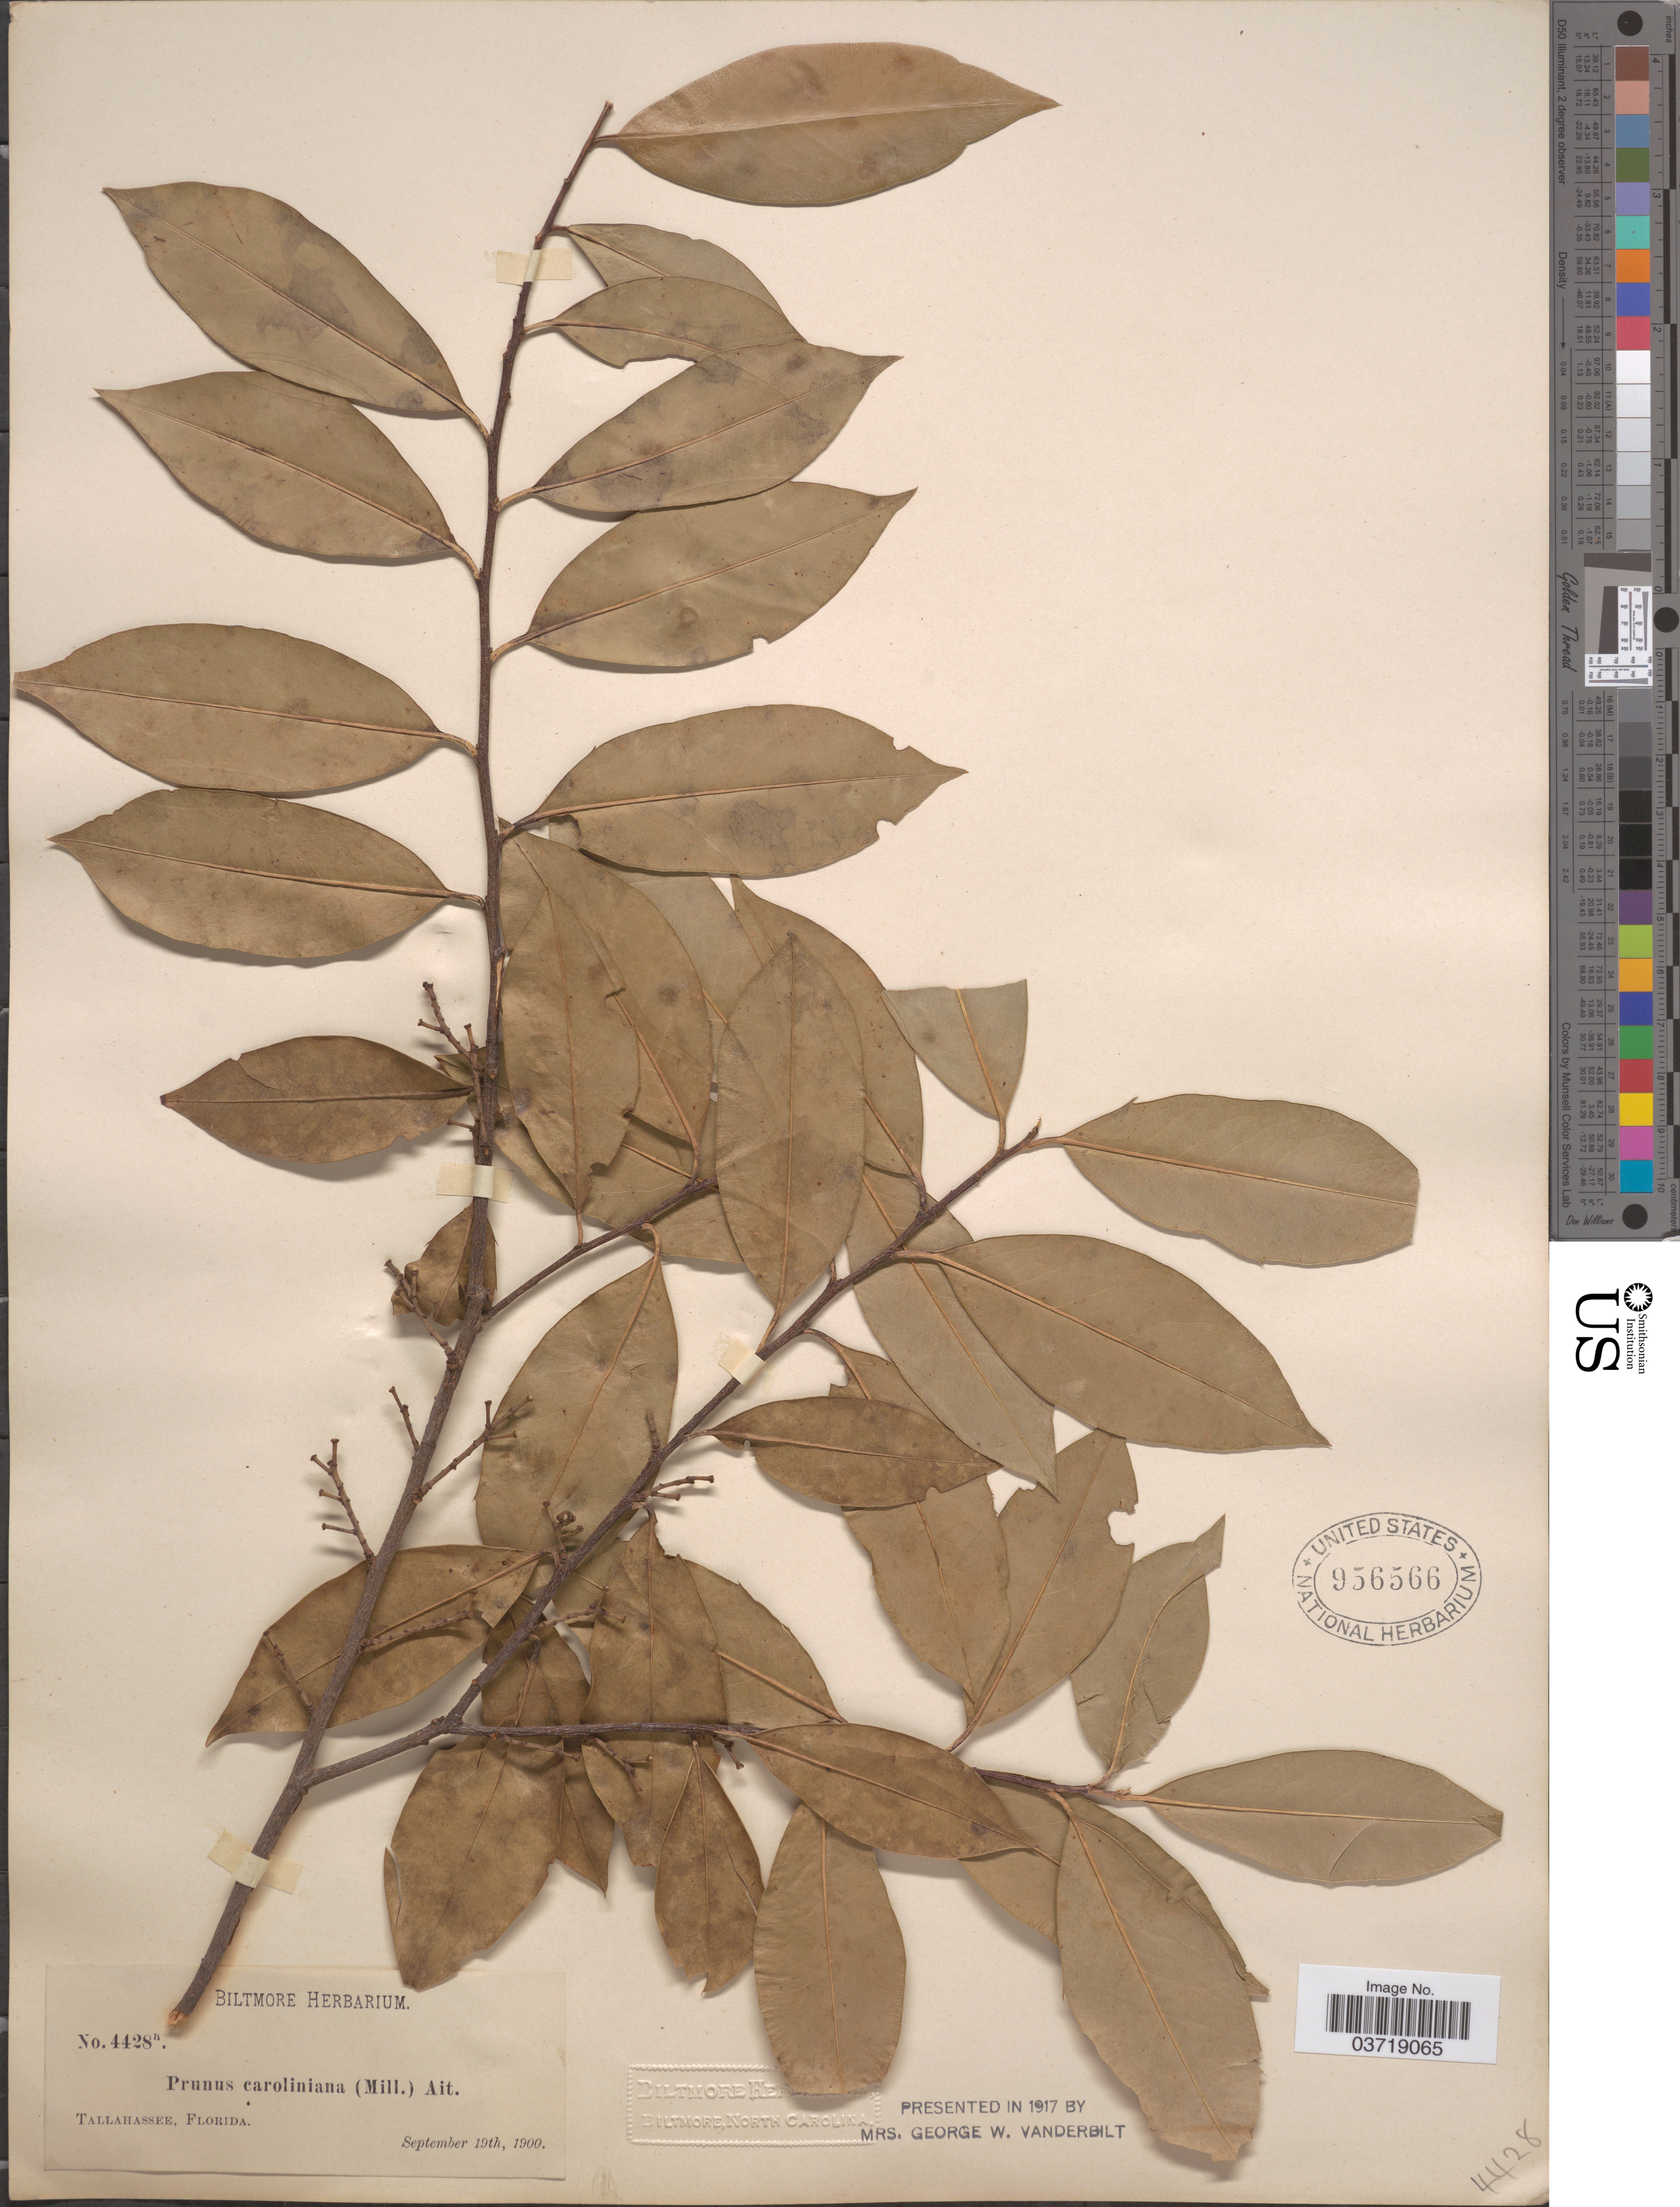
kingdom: Plantae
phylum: Tracheophyta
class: Magnoliopsida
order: Rosales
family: Rosaceae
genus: Prunus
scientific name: Prunus caroliniana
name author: (Mill.) Aiton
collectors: ex herb. Biltmore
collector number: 4428a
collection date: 1900-09-19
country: United States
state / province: Florida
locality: Tallahassee.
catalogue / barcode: US 956566